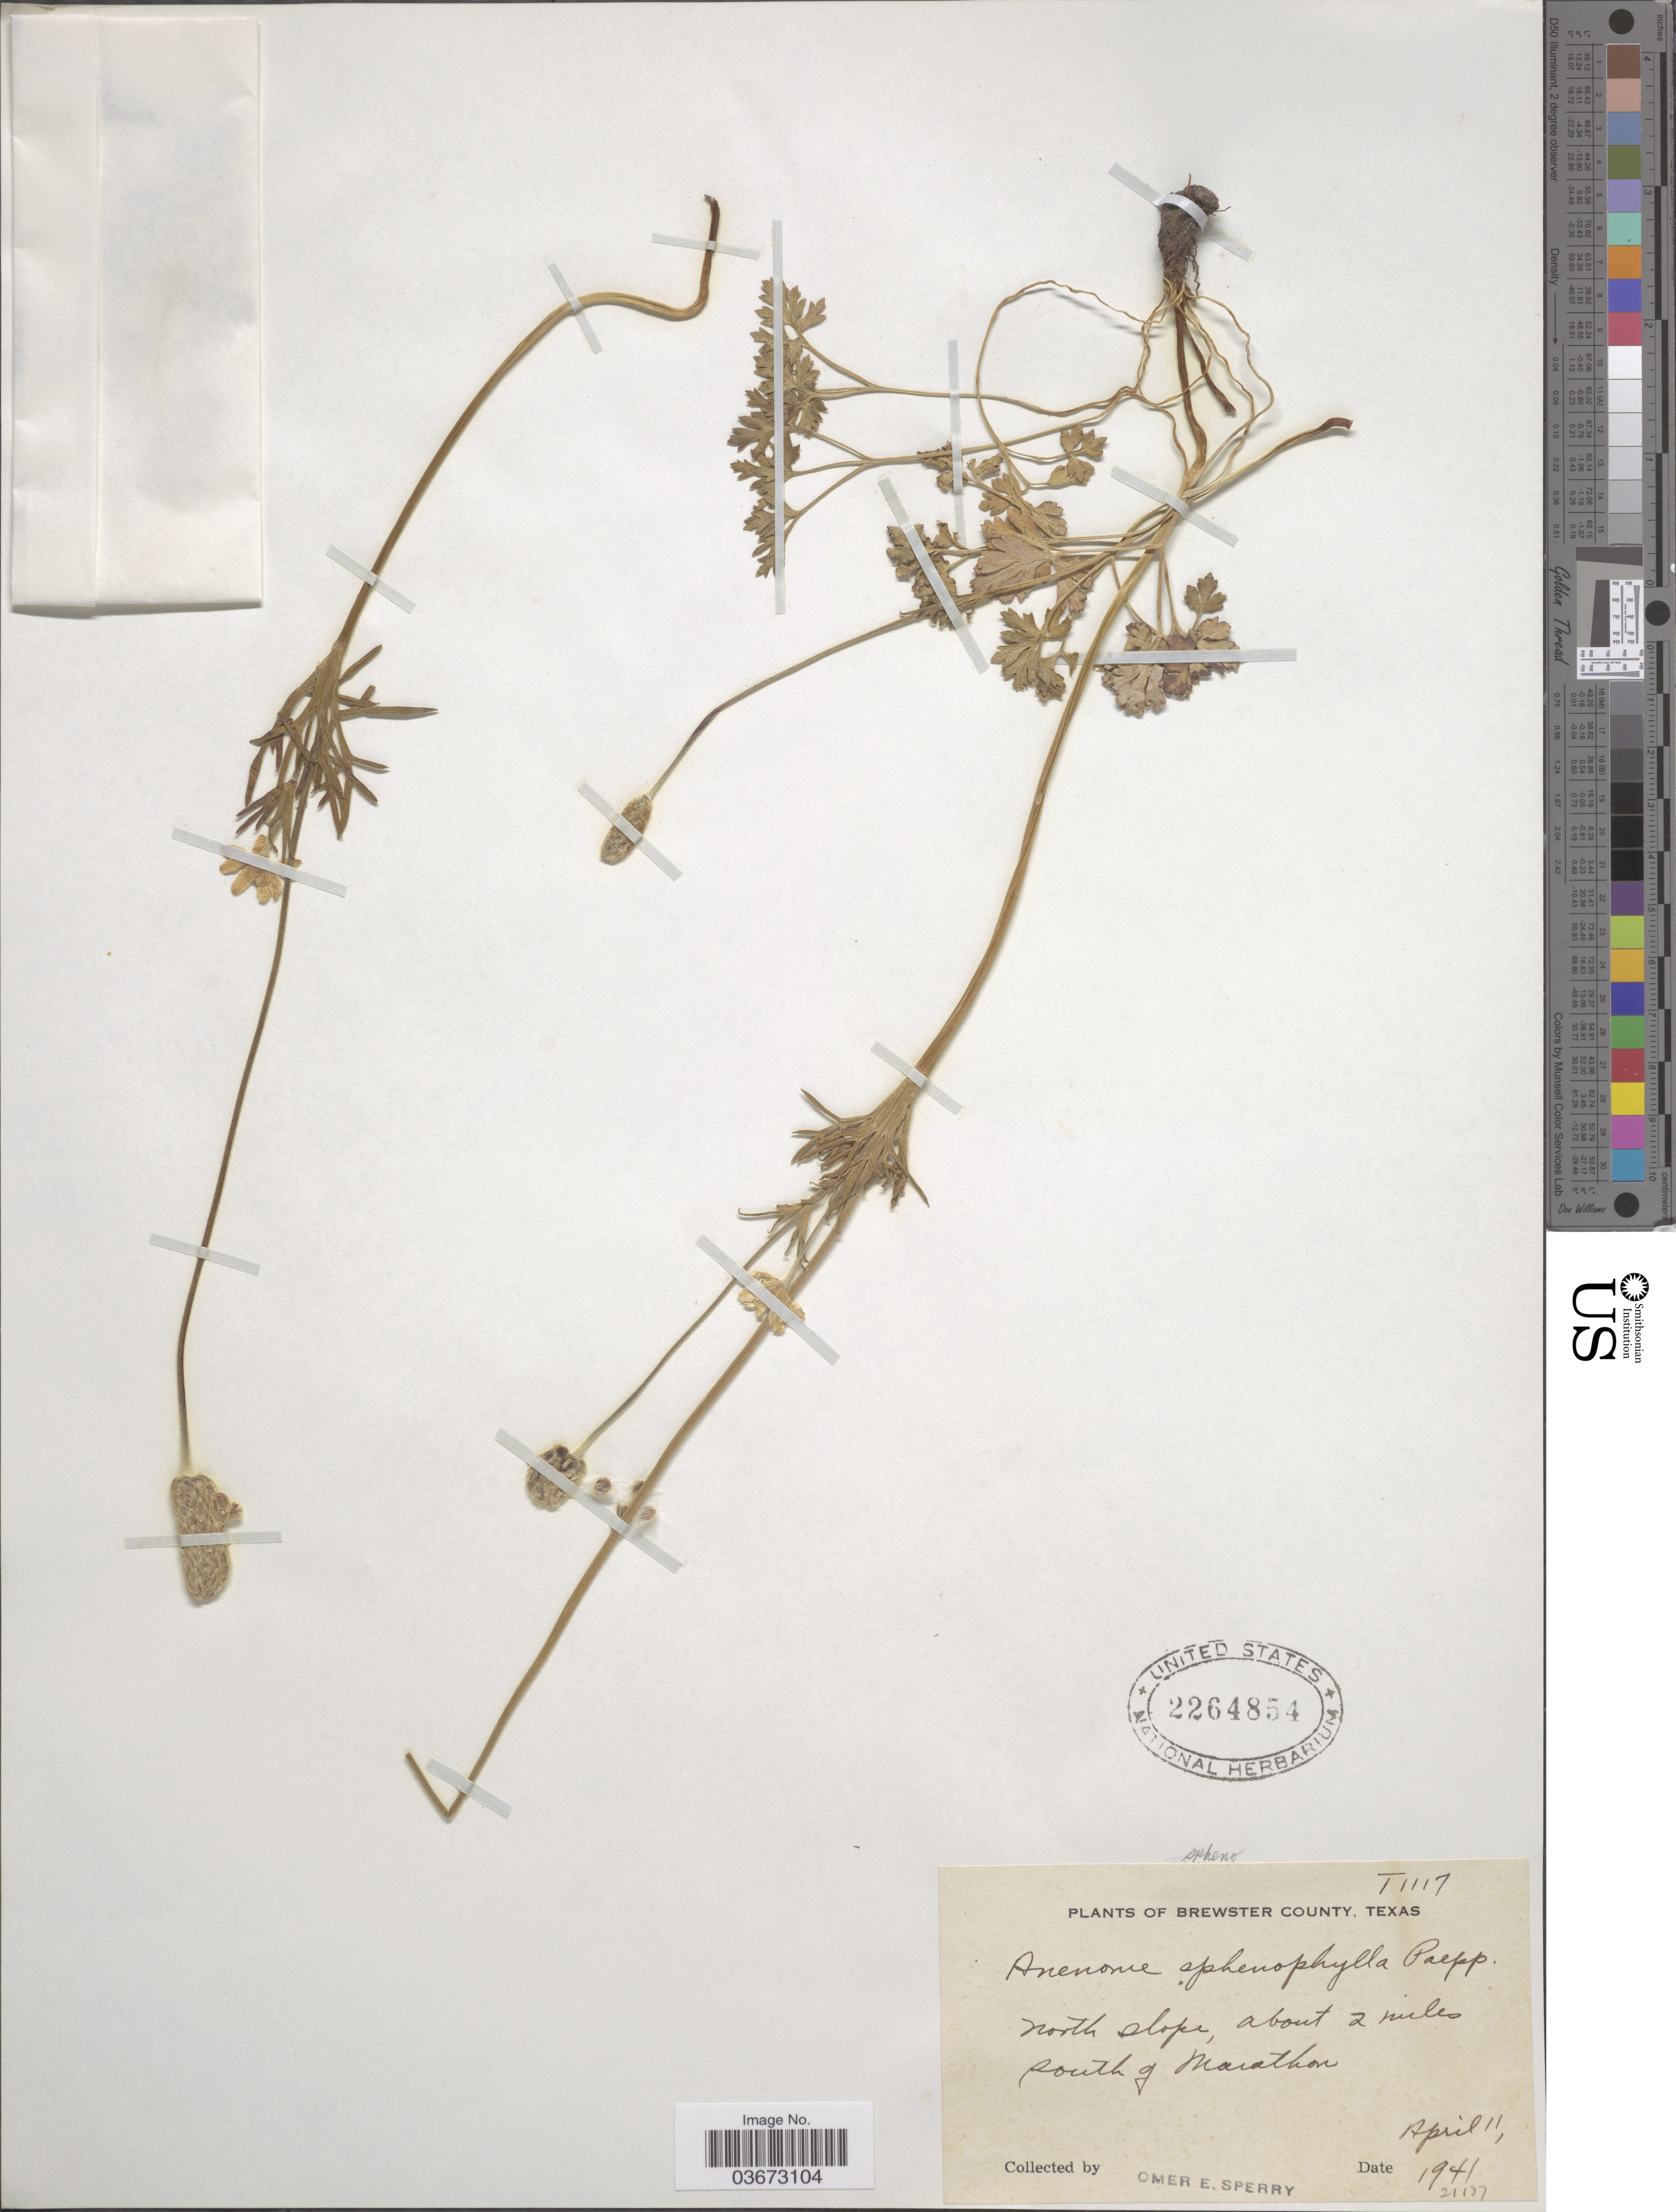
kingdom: Plantae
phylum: Tracheophyta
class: Magnoliopsida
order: Ranunculales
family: Ranunculaceae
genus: Anemone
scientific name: Anemone sphenophylla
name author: Poepp.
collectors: O. E. Sperry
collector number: T1117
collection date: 1941-04-11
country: United States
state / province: Texas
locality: Brewster County. North slope, about 2 miles south of Marathon.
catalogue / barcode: US 2264854